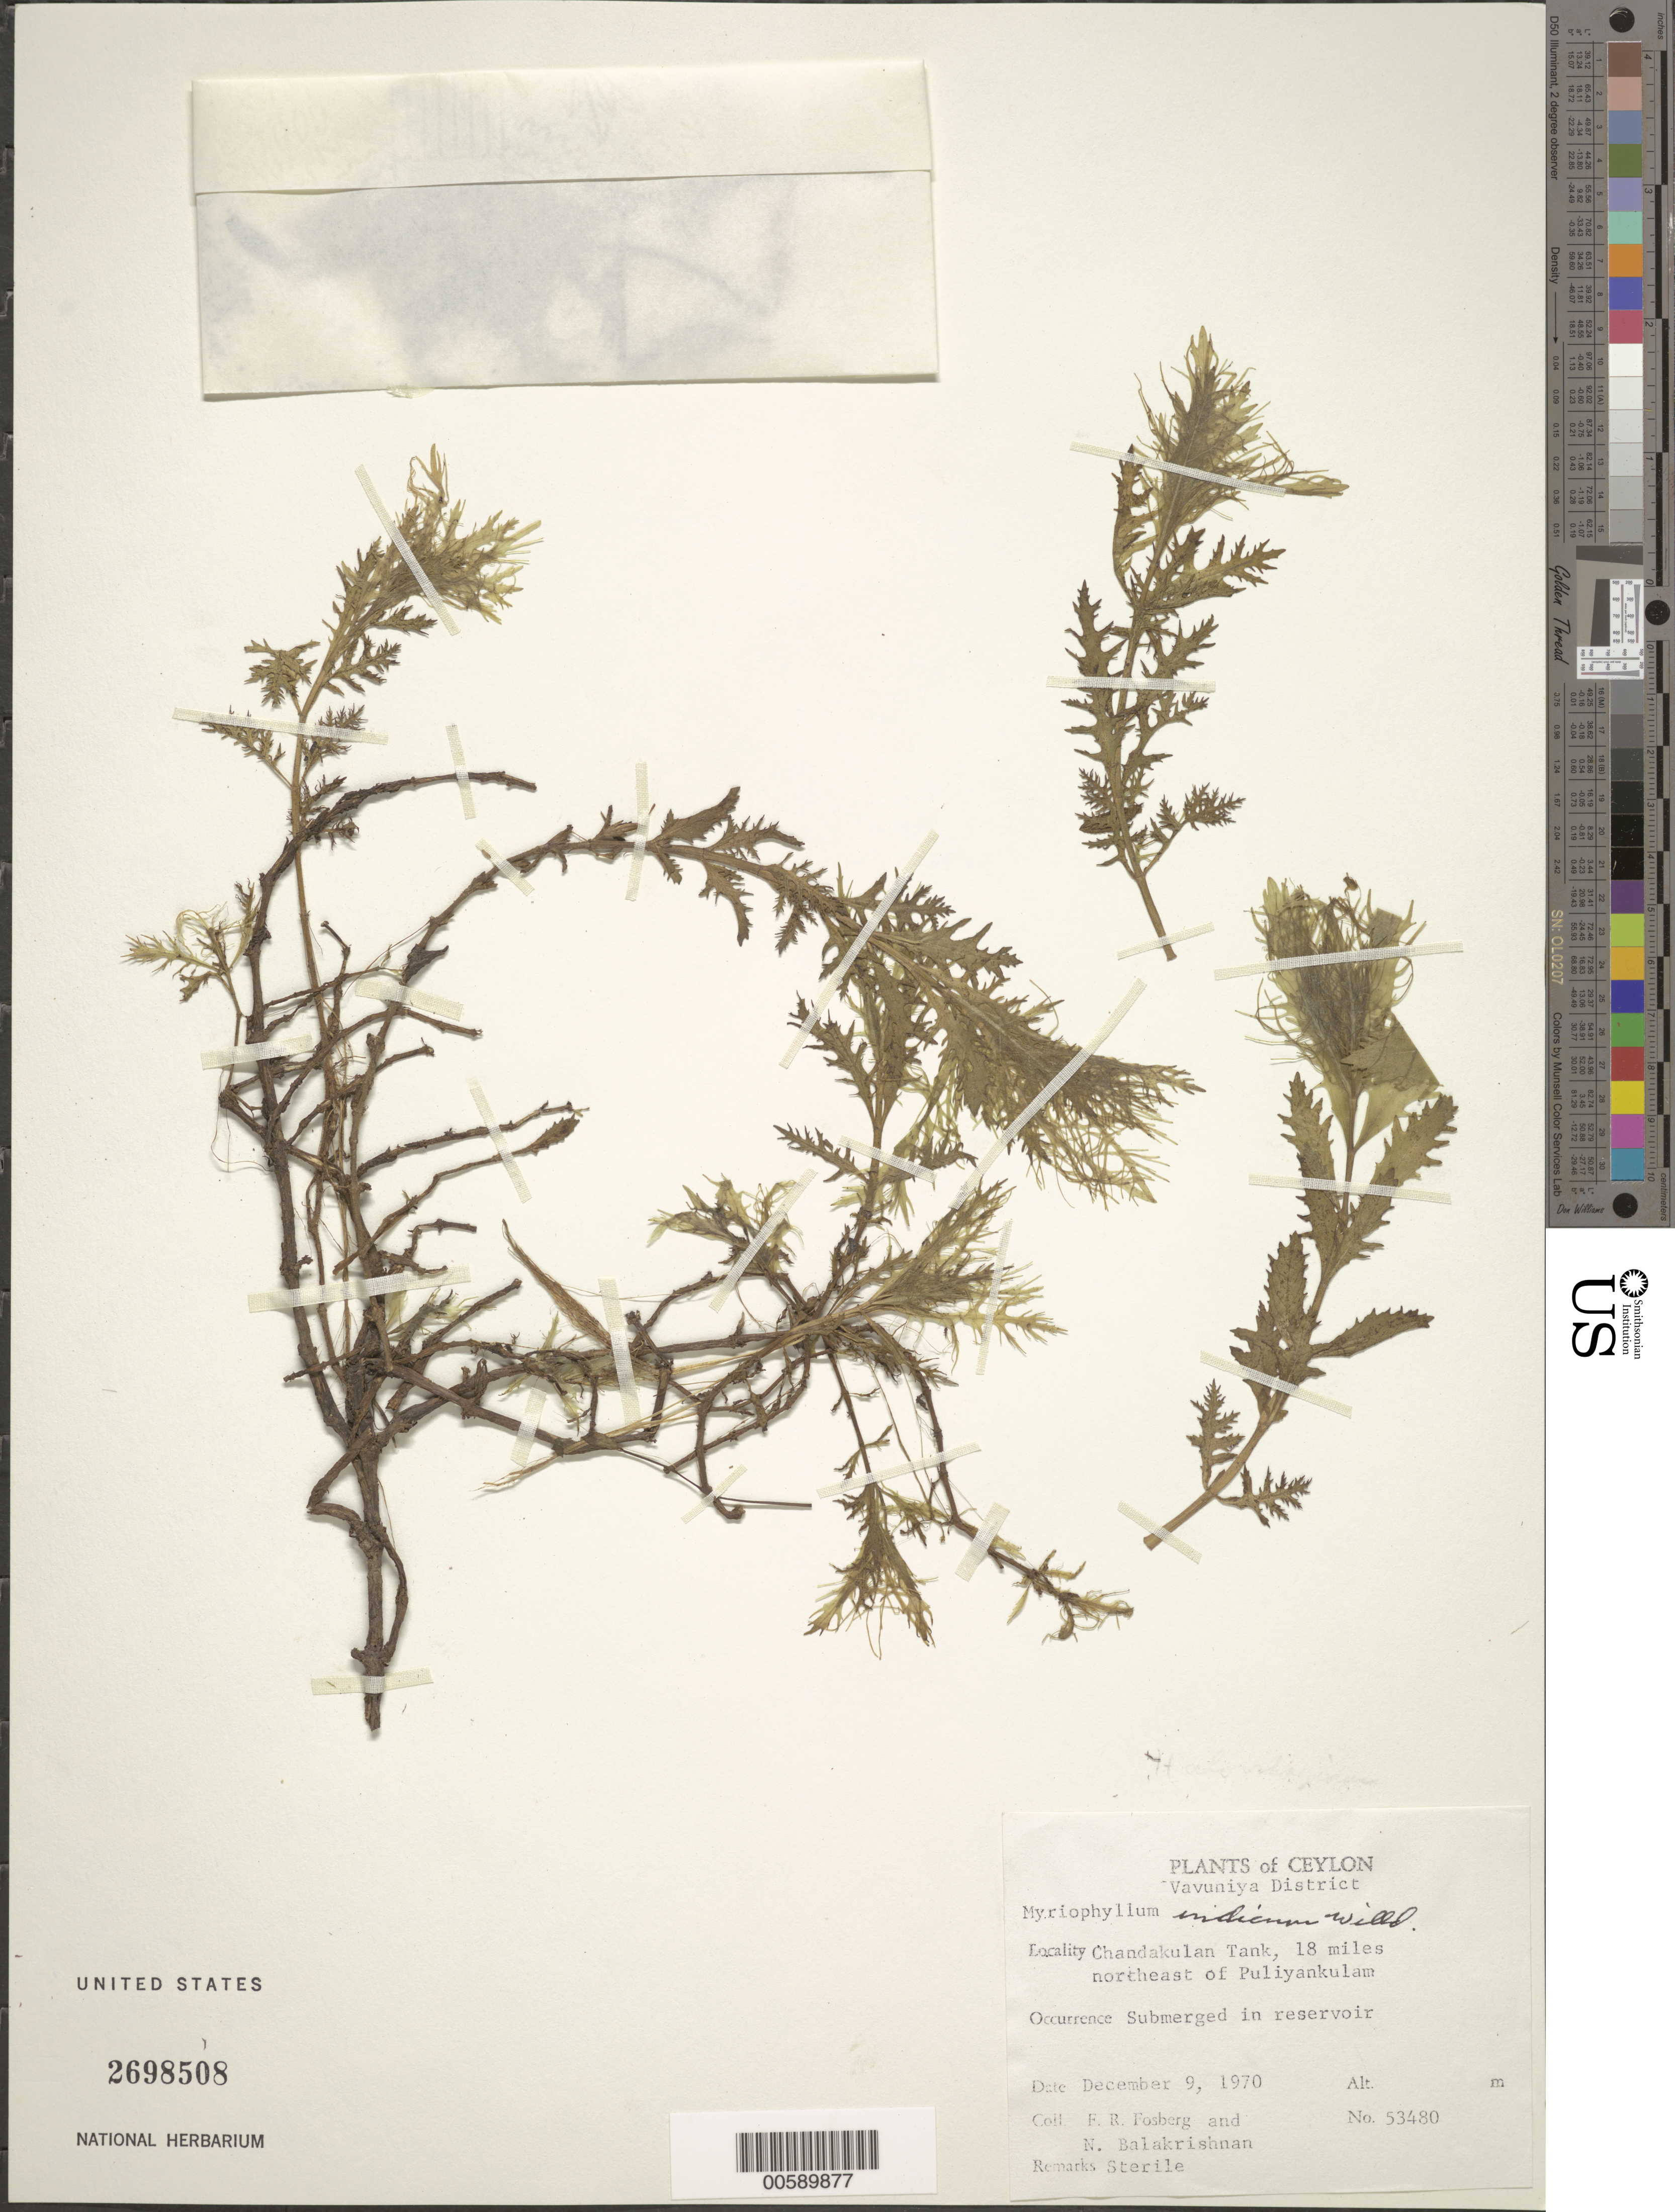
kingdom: Plantae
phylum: Tracheophyta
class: Magnoliopsida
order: Saxifragales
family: Haloragaceae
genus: Myriophyllum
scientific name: Myriophyllum indicum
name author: Willd.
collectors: F. R. Fosberg & N. Balakrishnan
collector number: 53480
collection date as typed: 09 Dec 1970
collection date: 1970-12-09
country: Sri Lanka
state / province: Northern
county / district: Vavuniya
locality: Chandakulan Tank, NE of Puliyankulam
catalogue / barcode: US 2698508